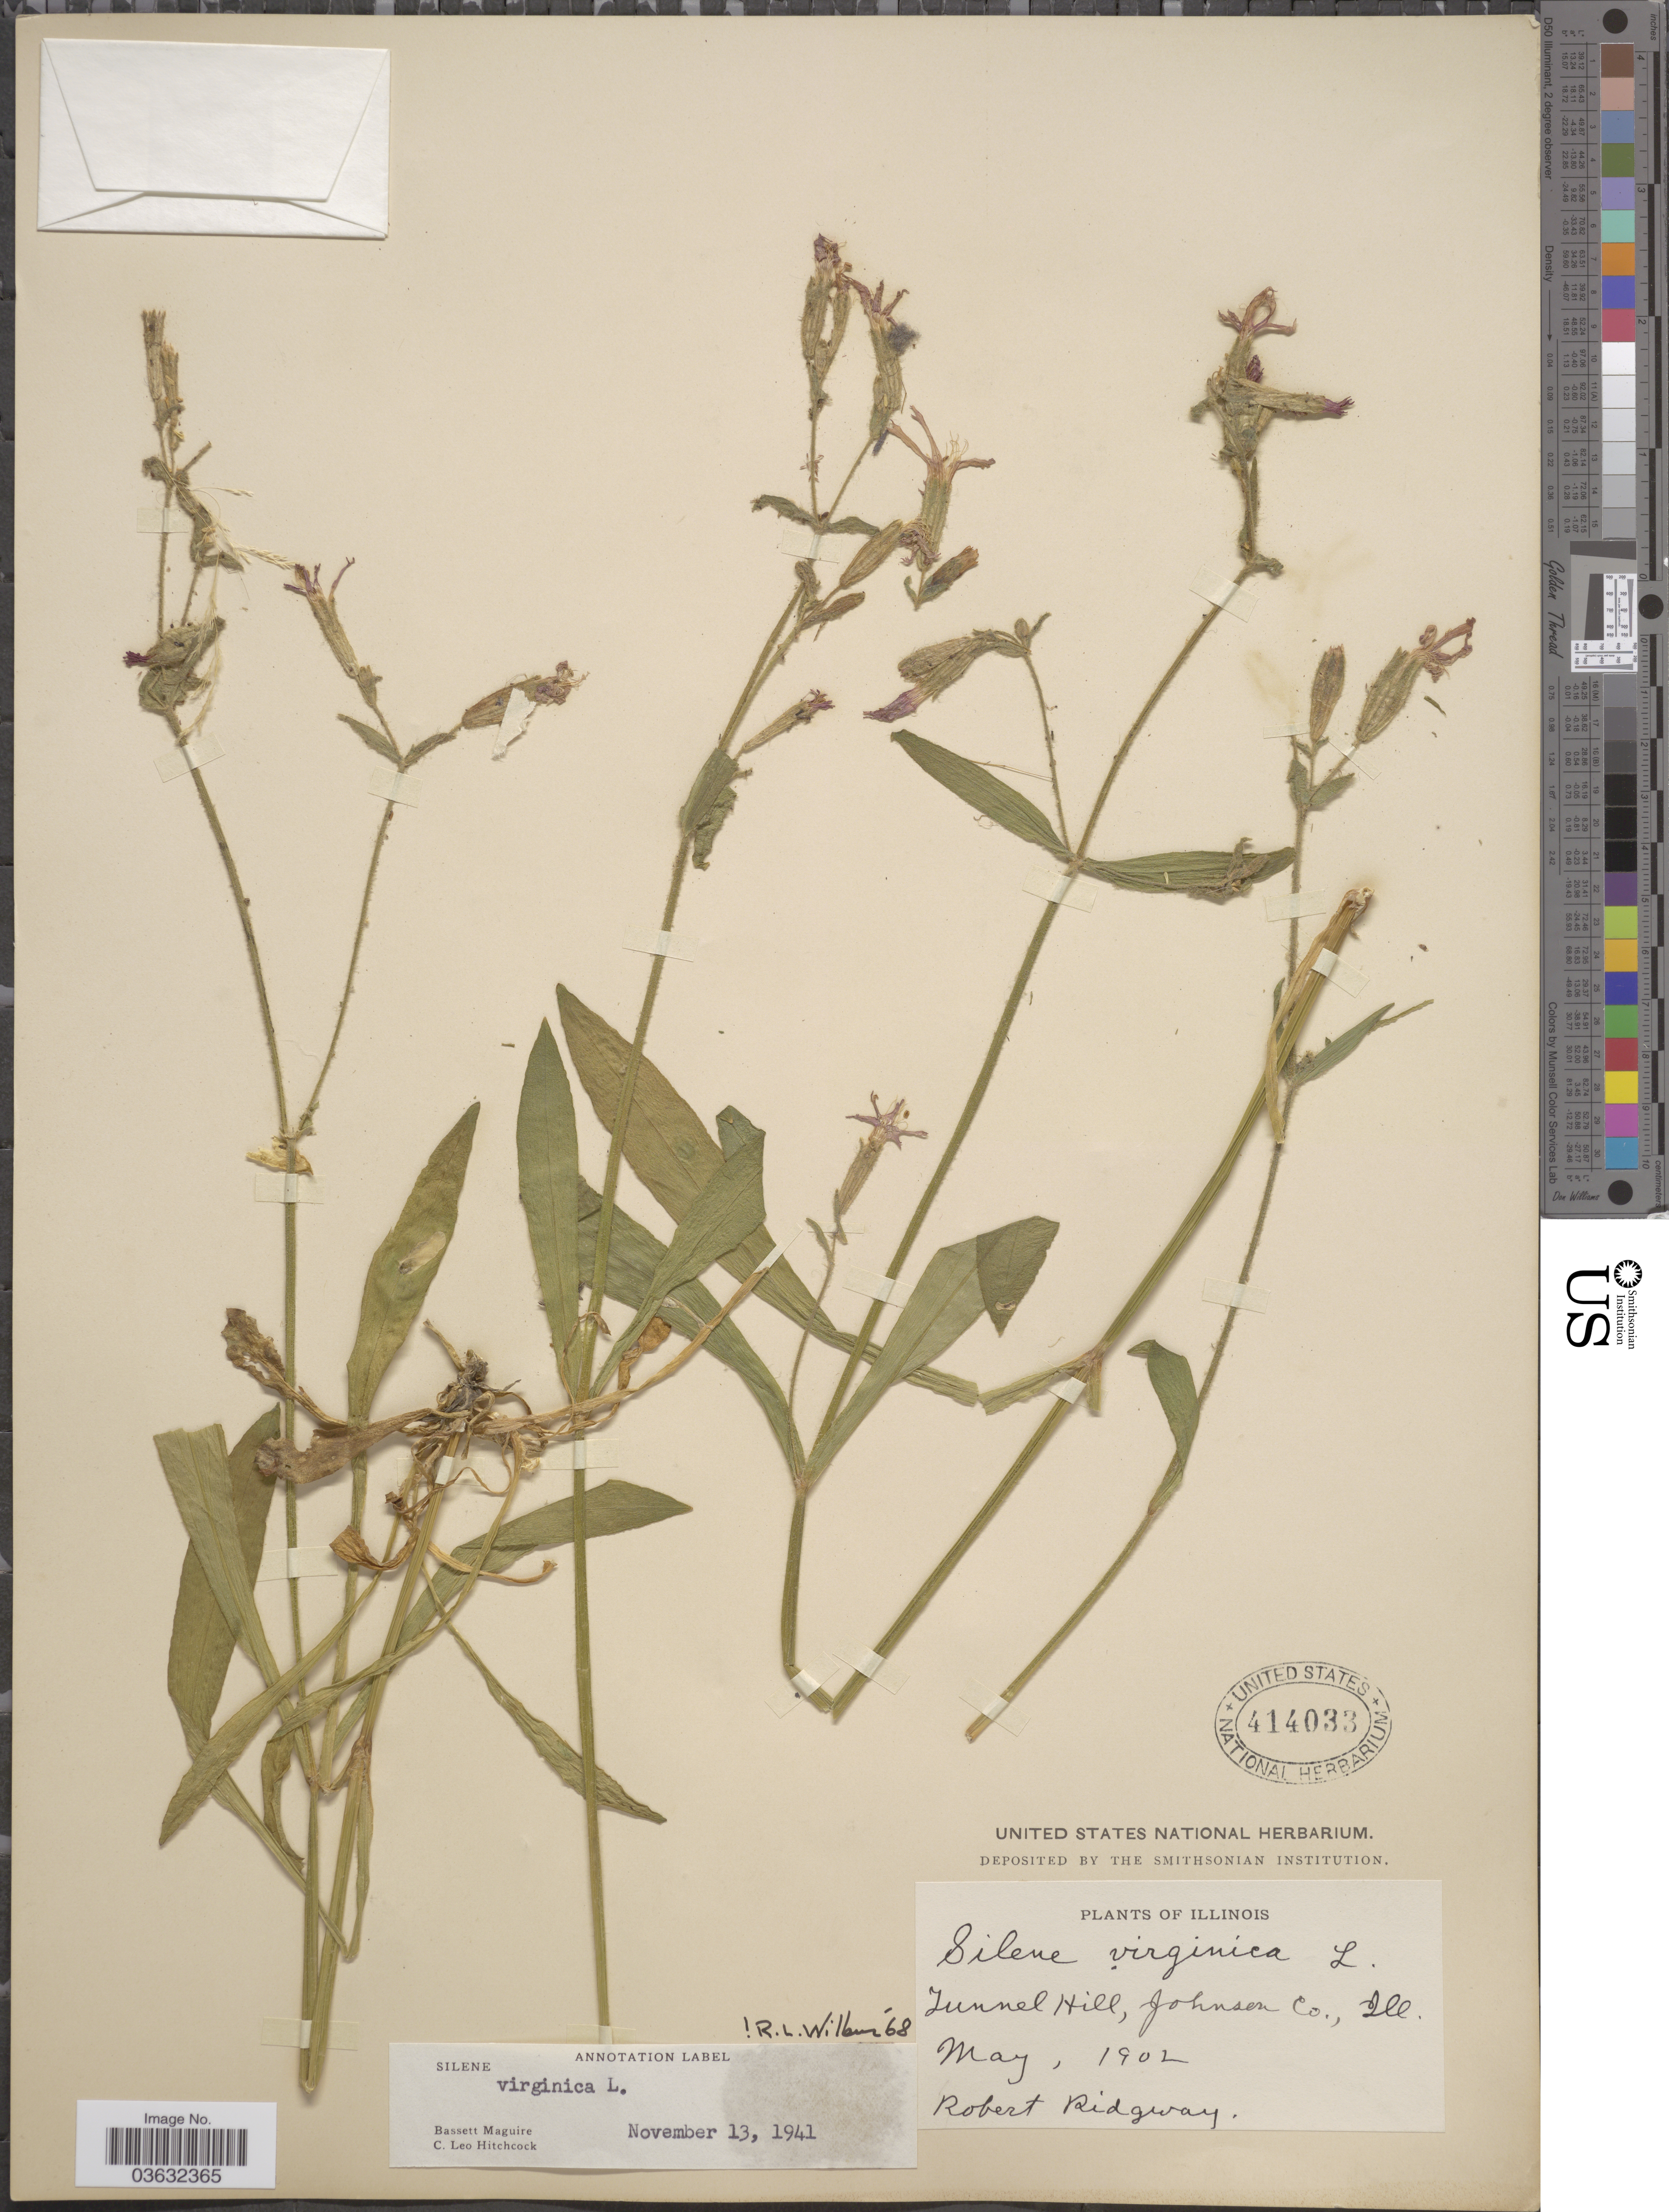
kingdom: Plantae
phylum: Tracheophyta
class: Magnoliopsida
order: Caryophyllales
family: Caryophyllaceae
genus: Silene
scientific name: Silene virginica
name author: L.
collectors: R. Ridgway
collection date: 1902-05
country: United States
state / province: Illinois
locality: Tunnel Hill, Johnson Co.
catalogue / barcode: US 414033